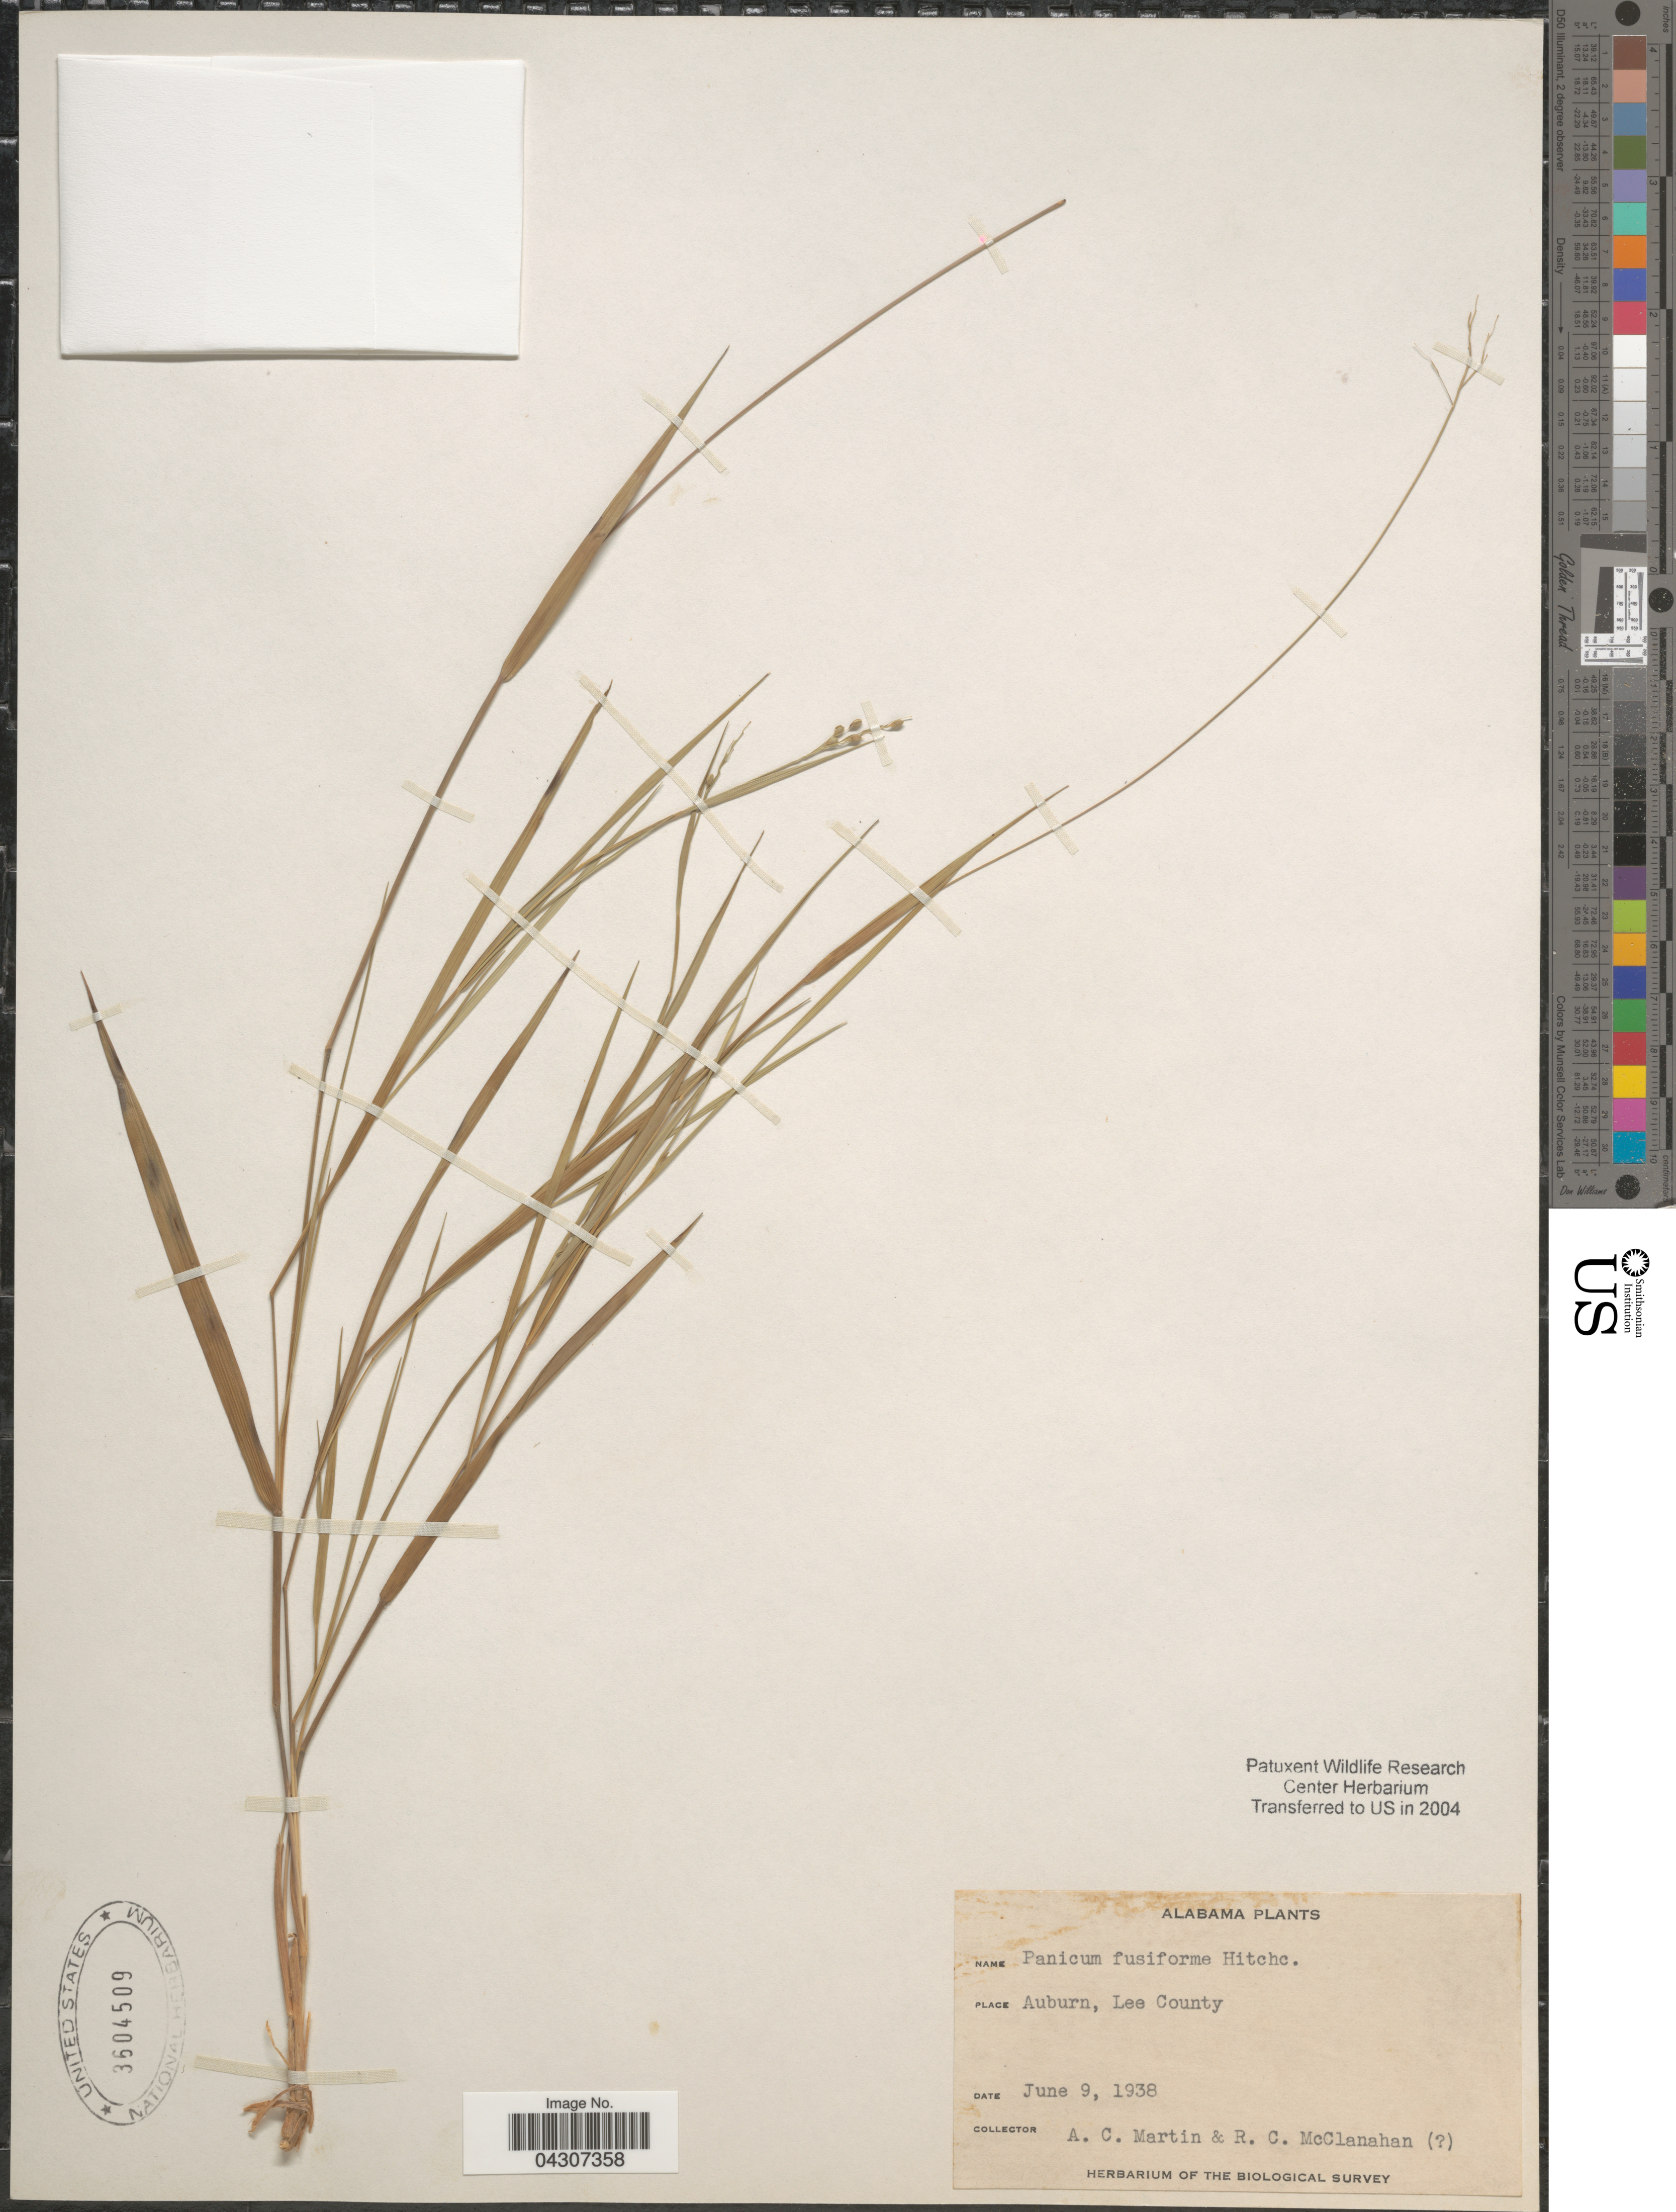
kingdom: Plantae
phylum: Tracheophyta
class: Liliopsida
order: Poales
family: Poaceae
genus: Dichanthelium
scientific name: Dichanthelium aciculare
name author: (Desv. ex Poir.) Gould & C.A. Clark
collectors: A. C. Martin & R. McClanahan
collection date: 1938-06-09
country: United States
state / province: Alabama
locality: Auburn, Lee County. The Biological Survey.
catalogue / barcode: US 3604509